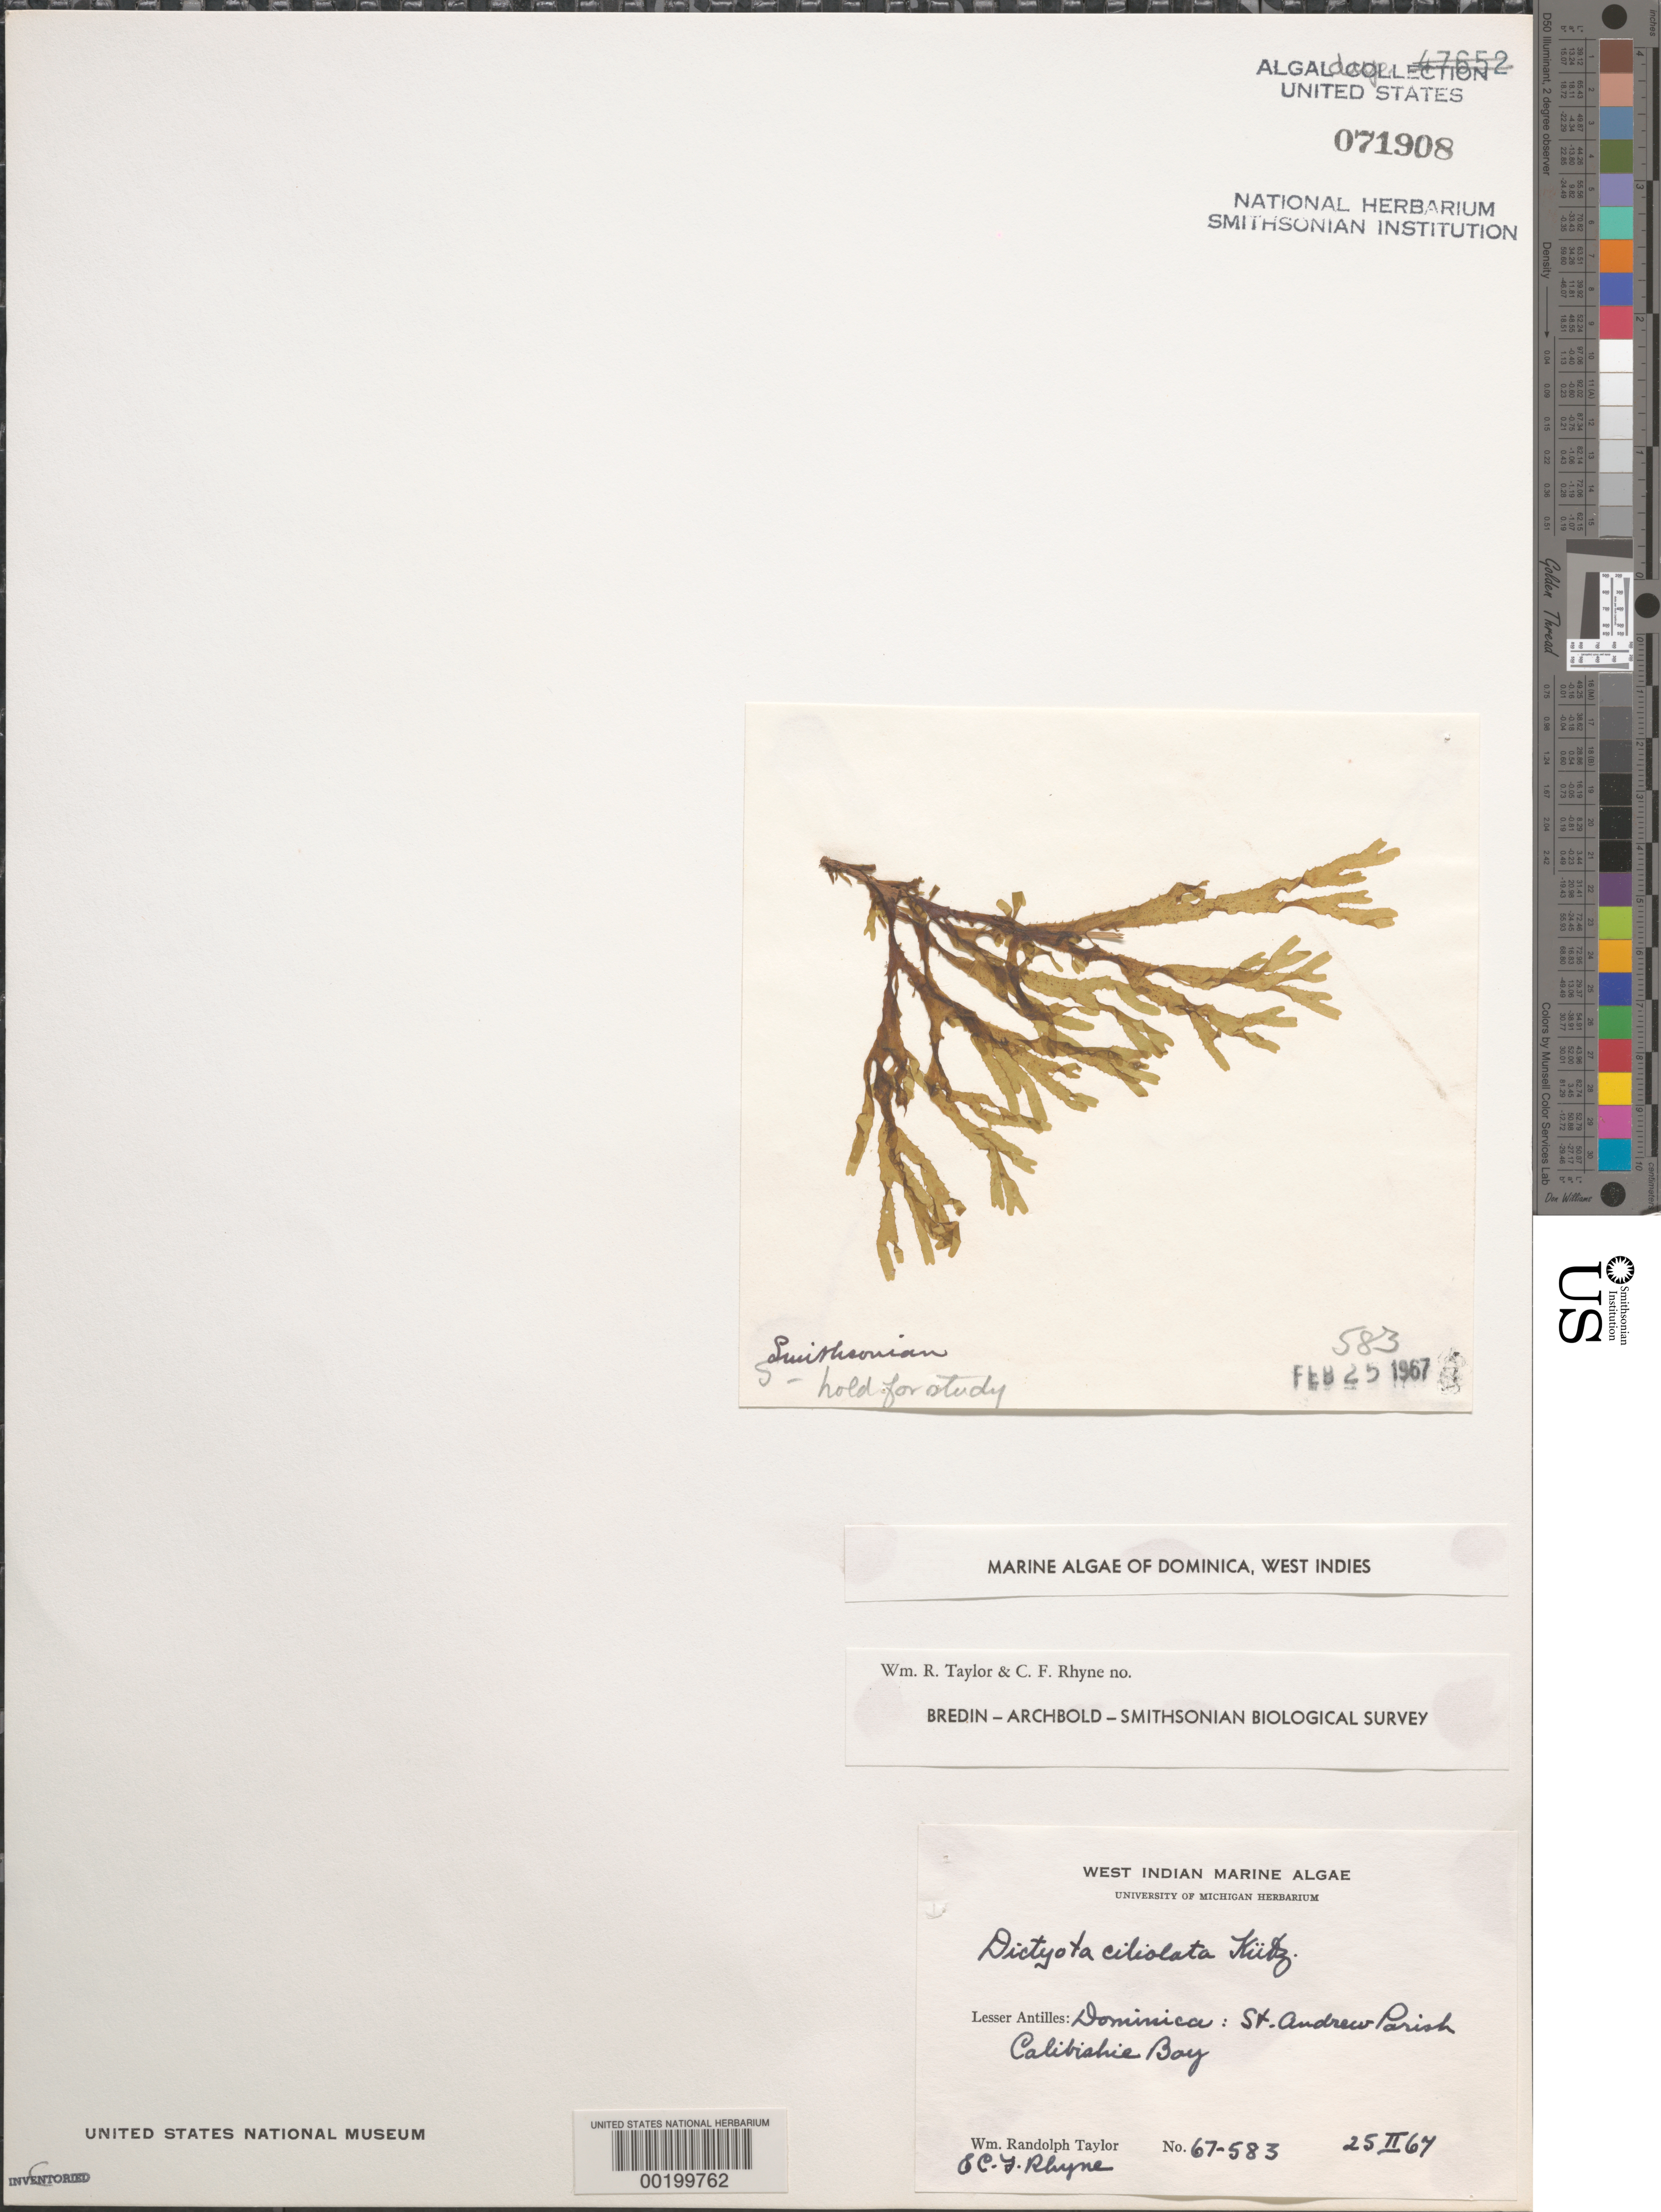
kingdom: Chromista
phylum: Ochrophyta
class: Phaeophyceae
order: Dictyotales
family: Dictyotaceae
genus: Dictyota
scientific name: Dictyota ciliolata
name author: Sond. ex Kütz.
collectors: W. R. Taylor & C. Rhyne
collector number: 67-583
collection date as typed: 25 Feb 1964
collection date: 1964-02-25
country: Dominica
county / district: St. Andrew's Parish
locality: Calibishie Bay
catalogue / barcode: US 71908